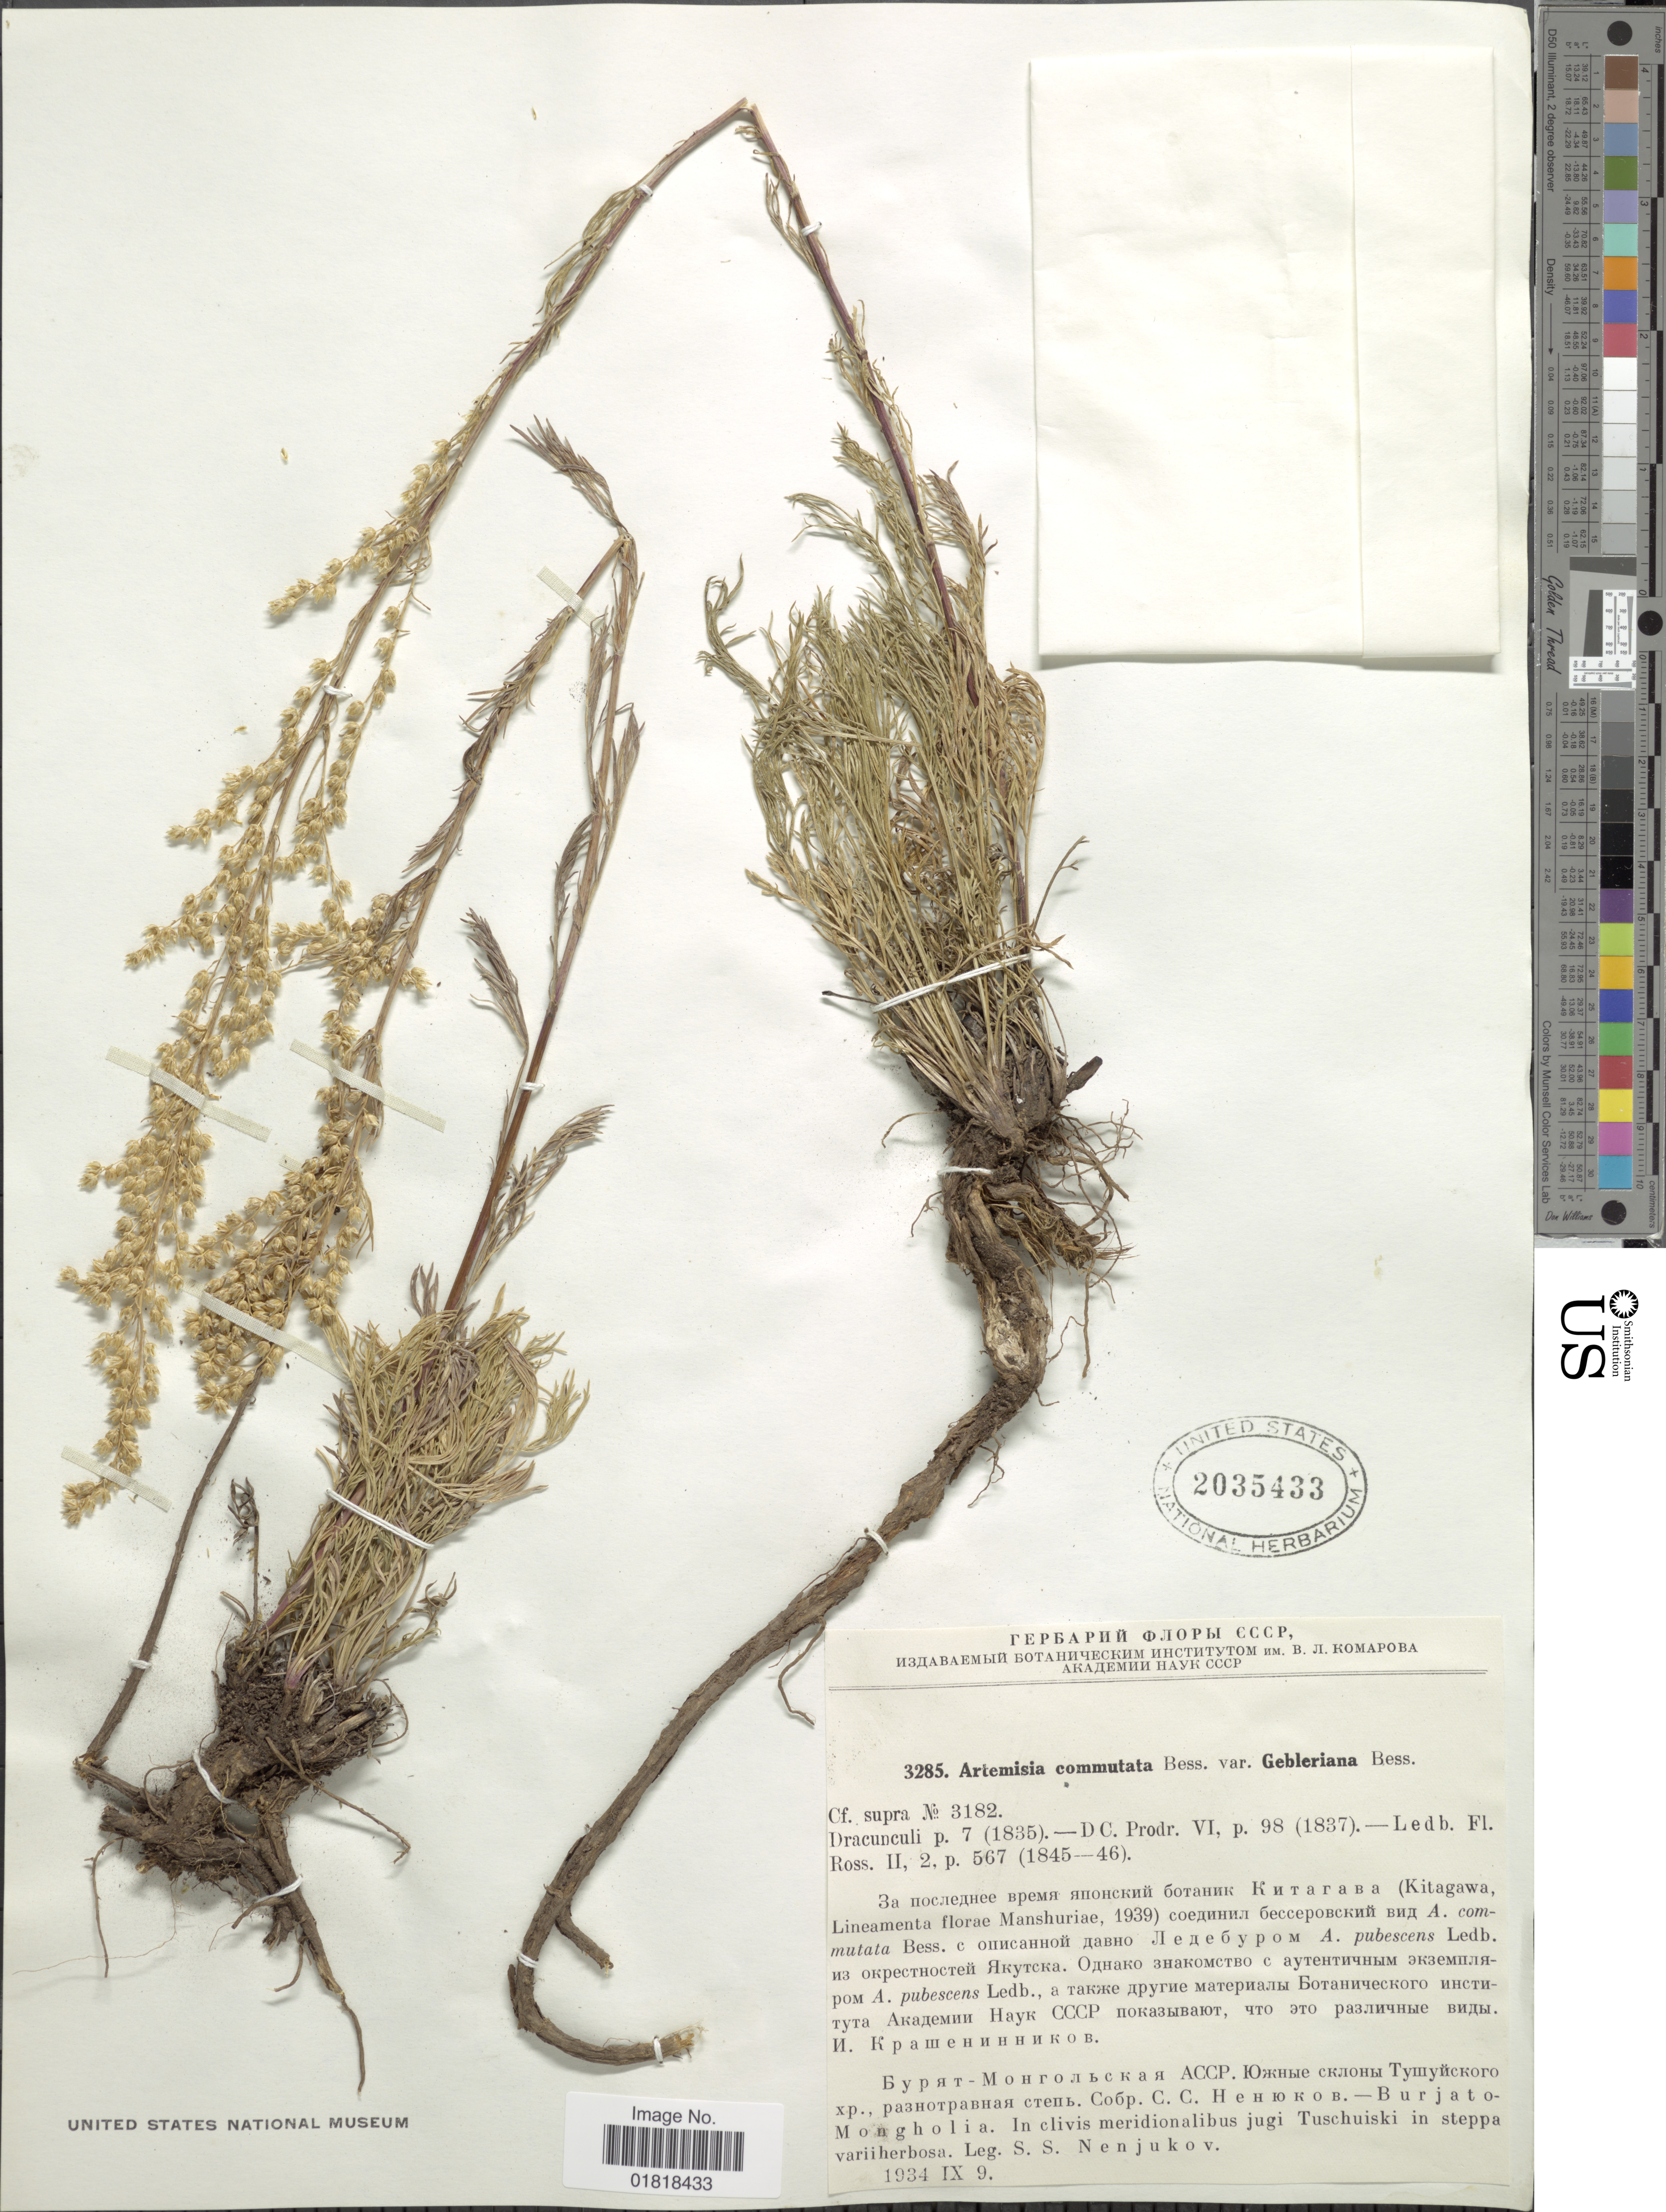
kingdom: Plantae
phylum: Tracheophyta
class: Magnoliopsida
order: Asterales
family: Asteraceae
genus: Artemisia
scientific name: Artemisia commutata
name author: Besser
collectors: S. Nenjukov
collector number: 3285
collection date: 1934-09-09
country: Mongolia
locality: Burjato-Mongolia, in clivis merdionalibus jugi Tuschuiski in steppa variiherbosa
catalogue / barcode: US 2035433